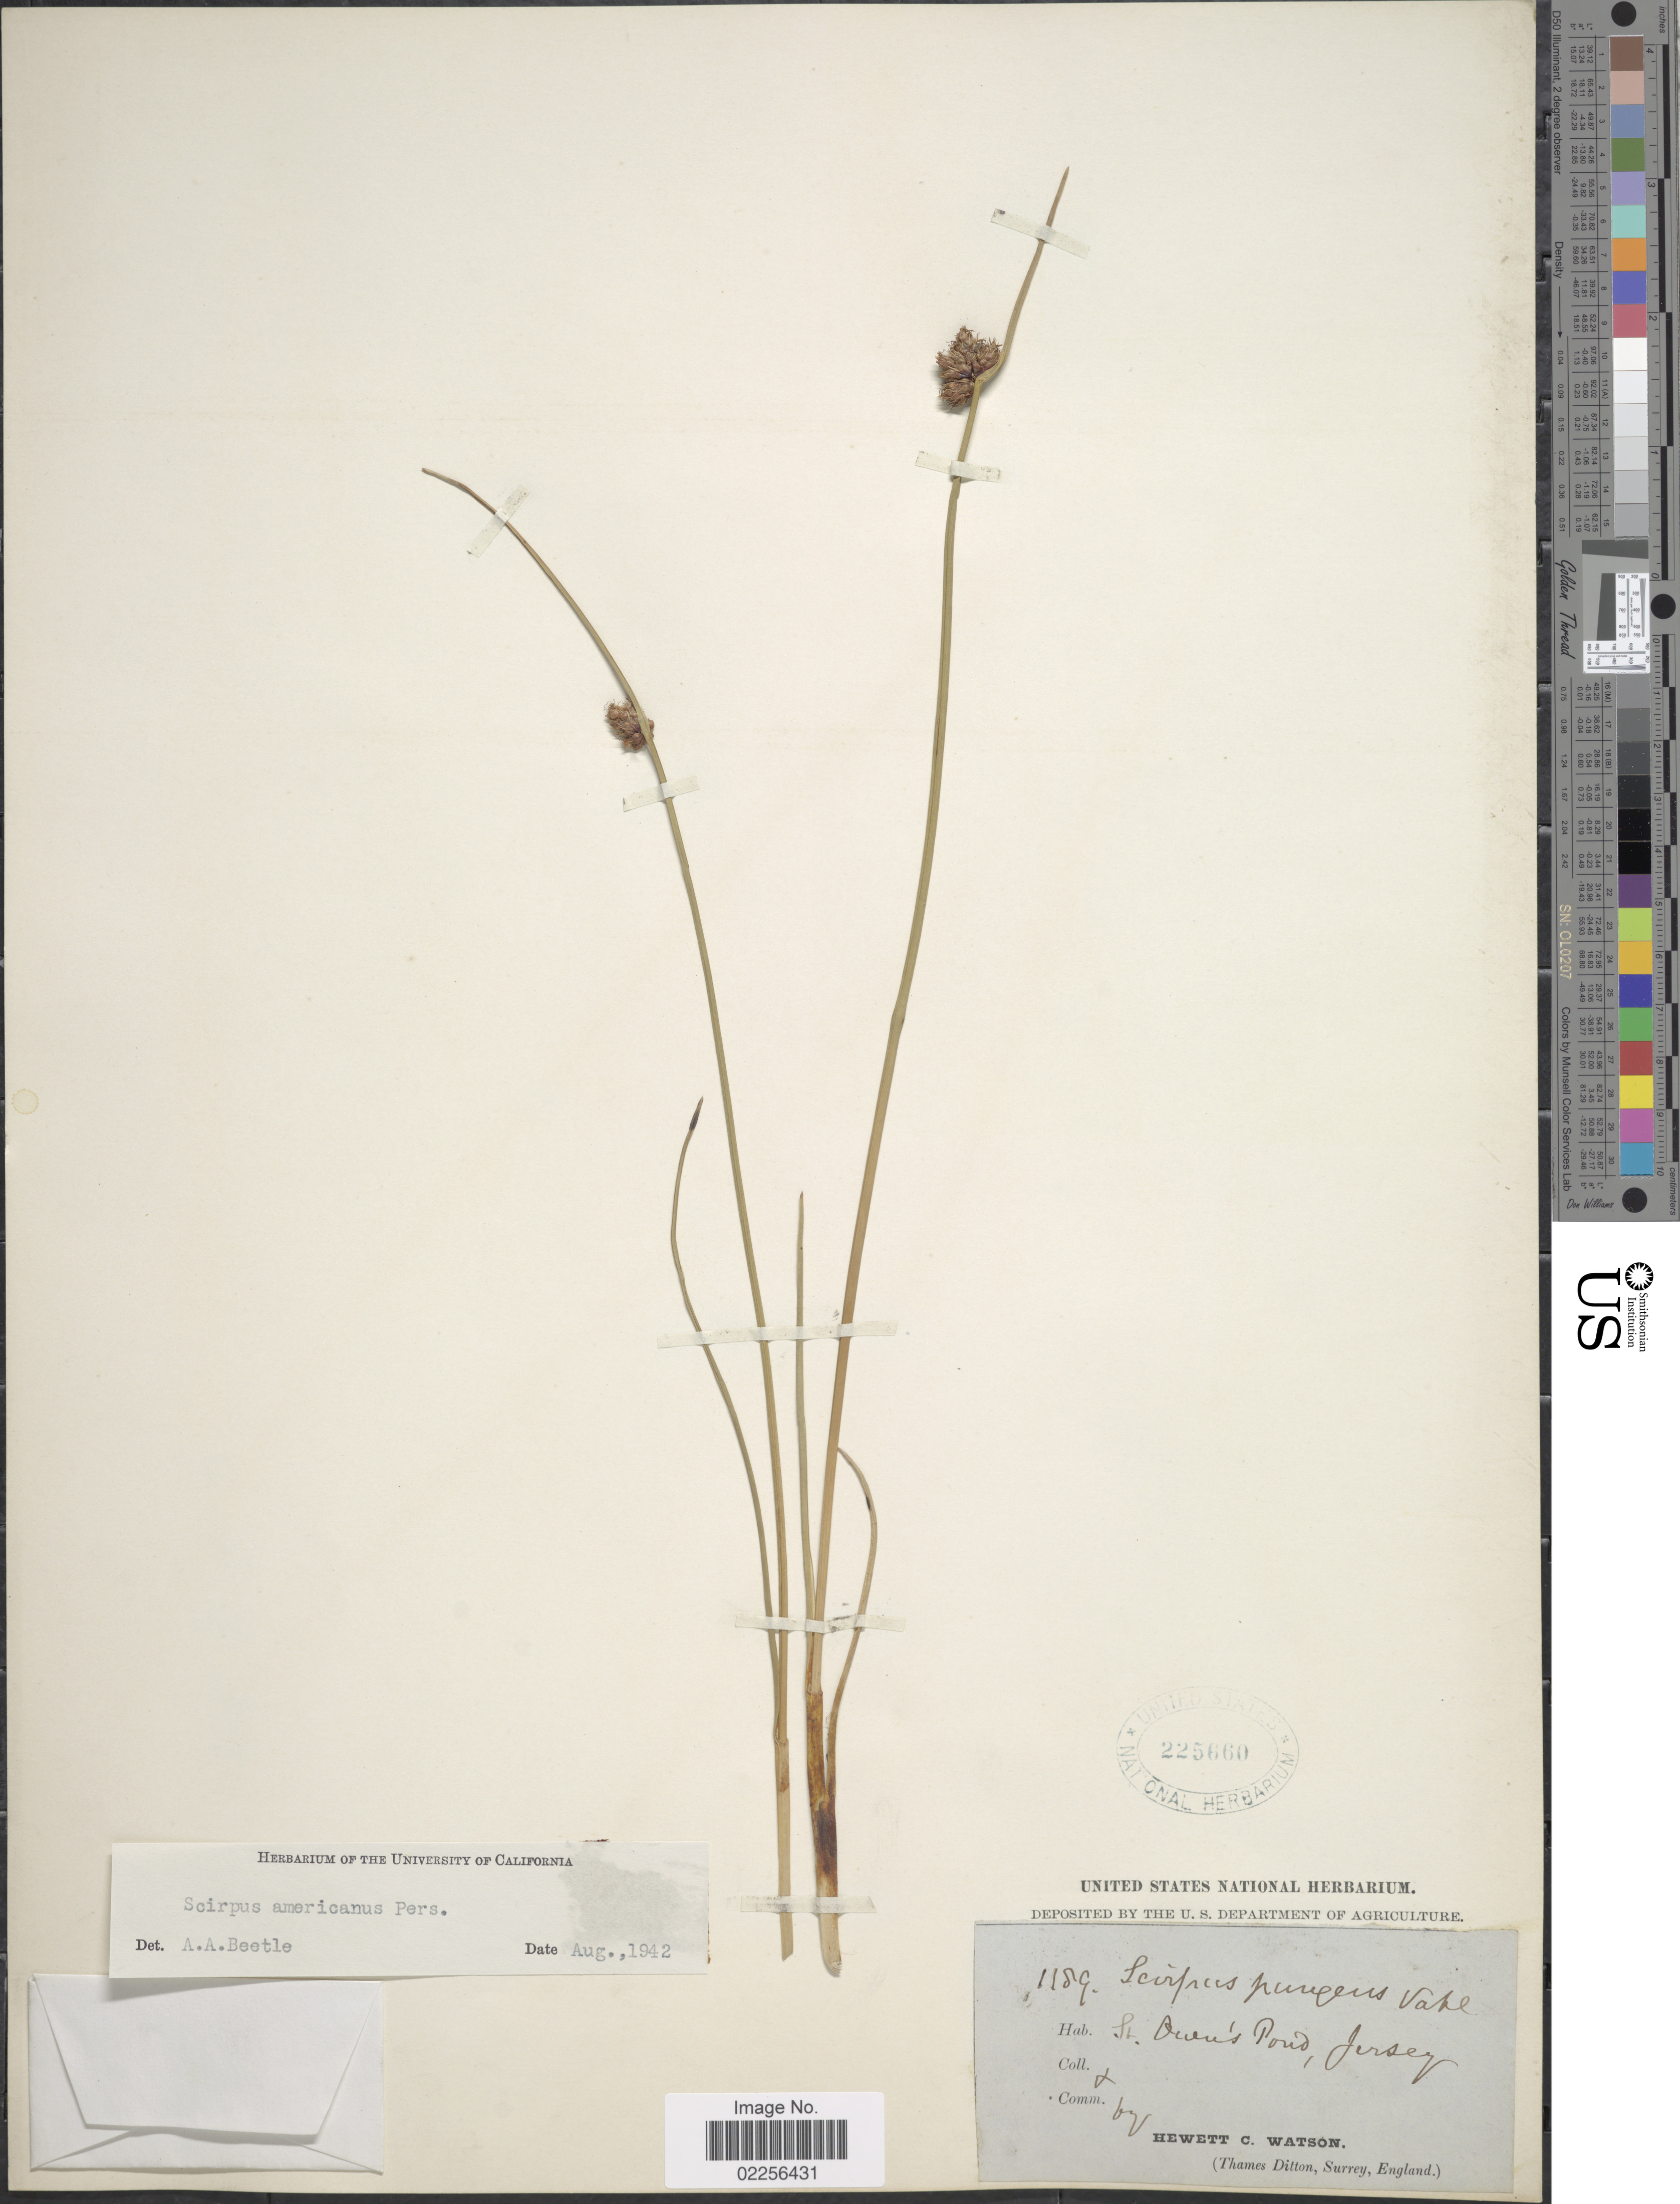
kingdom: Plantae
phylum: Tracheophyta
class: Liliopsida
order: Poales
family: Cyperaceae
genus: Schoenoplectus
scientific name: Schoenoplectus pungens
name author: (Vahl) Palla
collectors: H. Watson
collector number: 1189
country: United Kingdom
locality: St. Ouen's Pond, Jersey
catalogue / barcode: US 225660